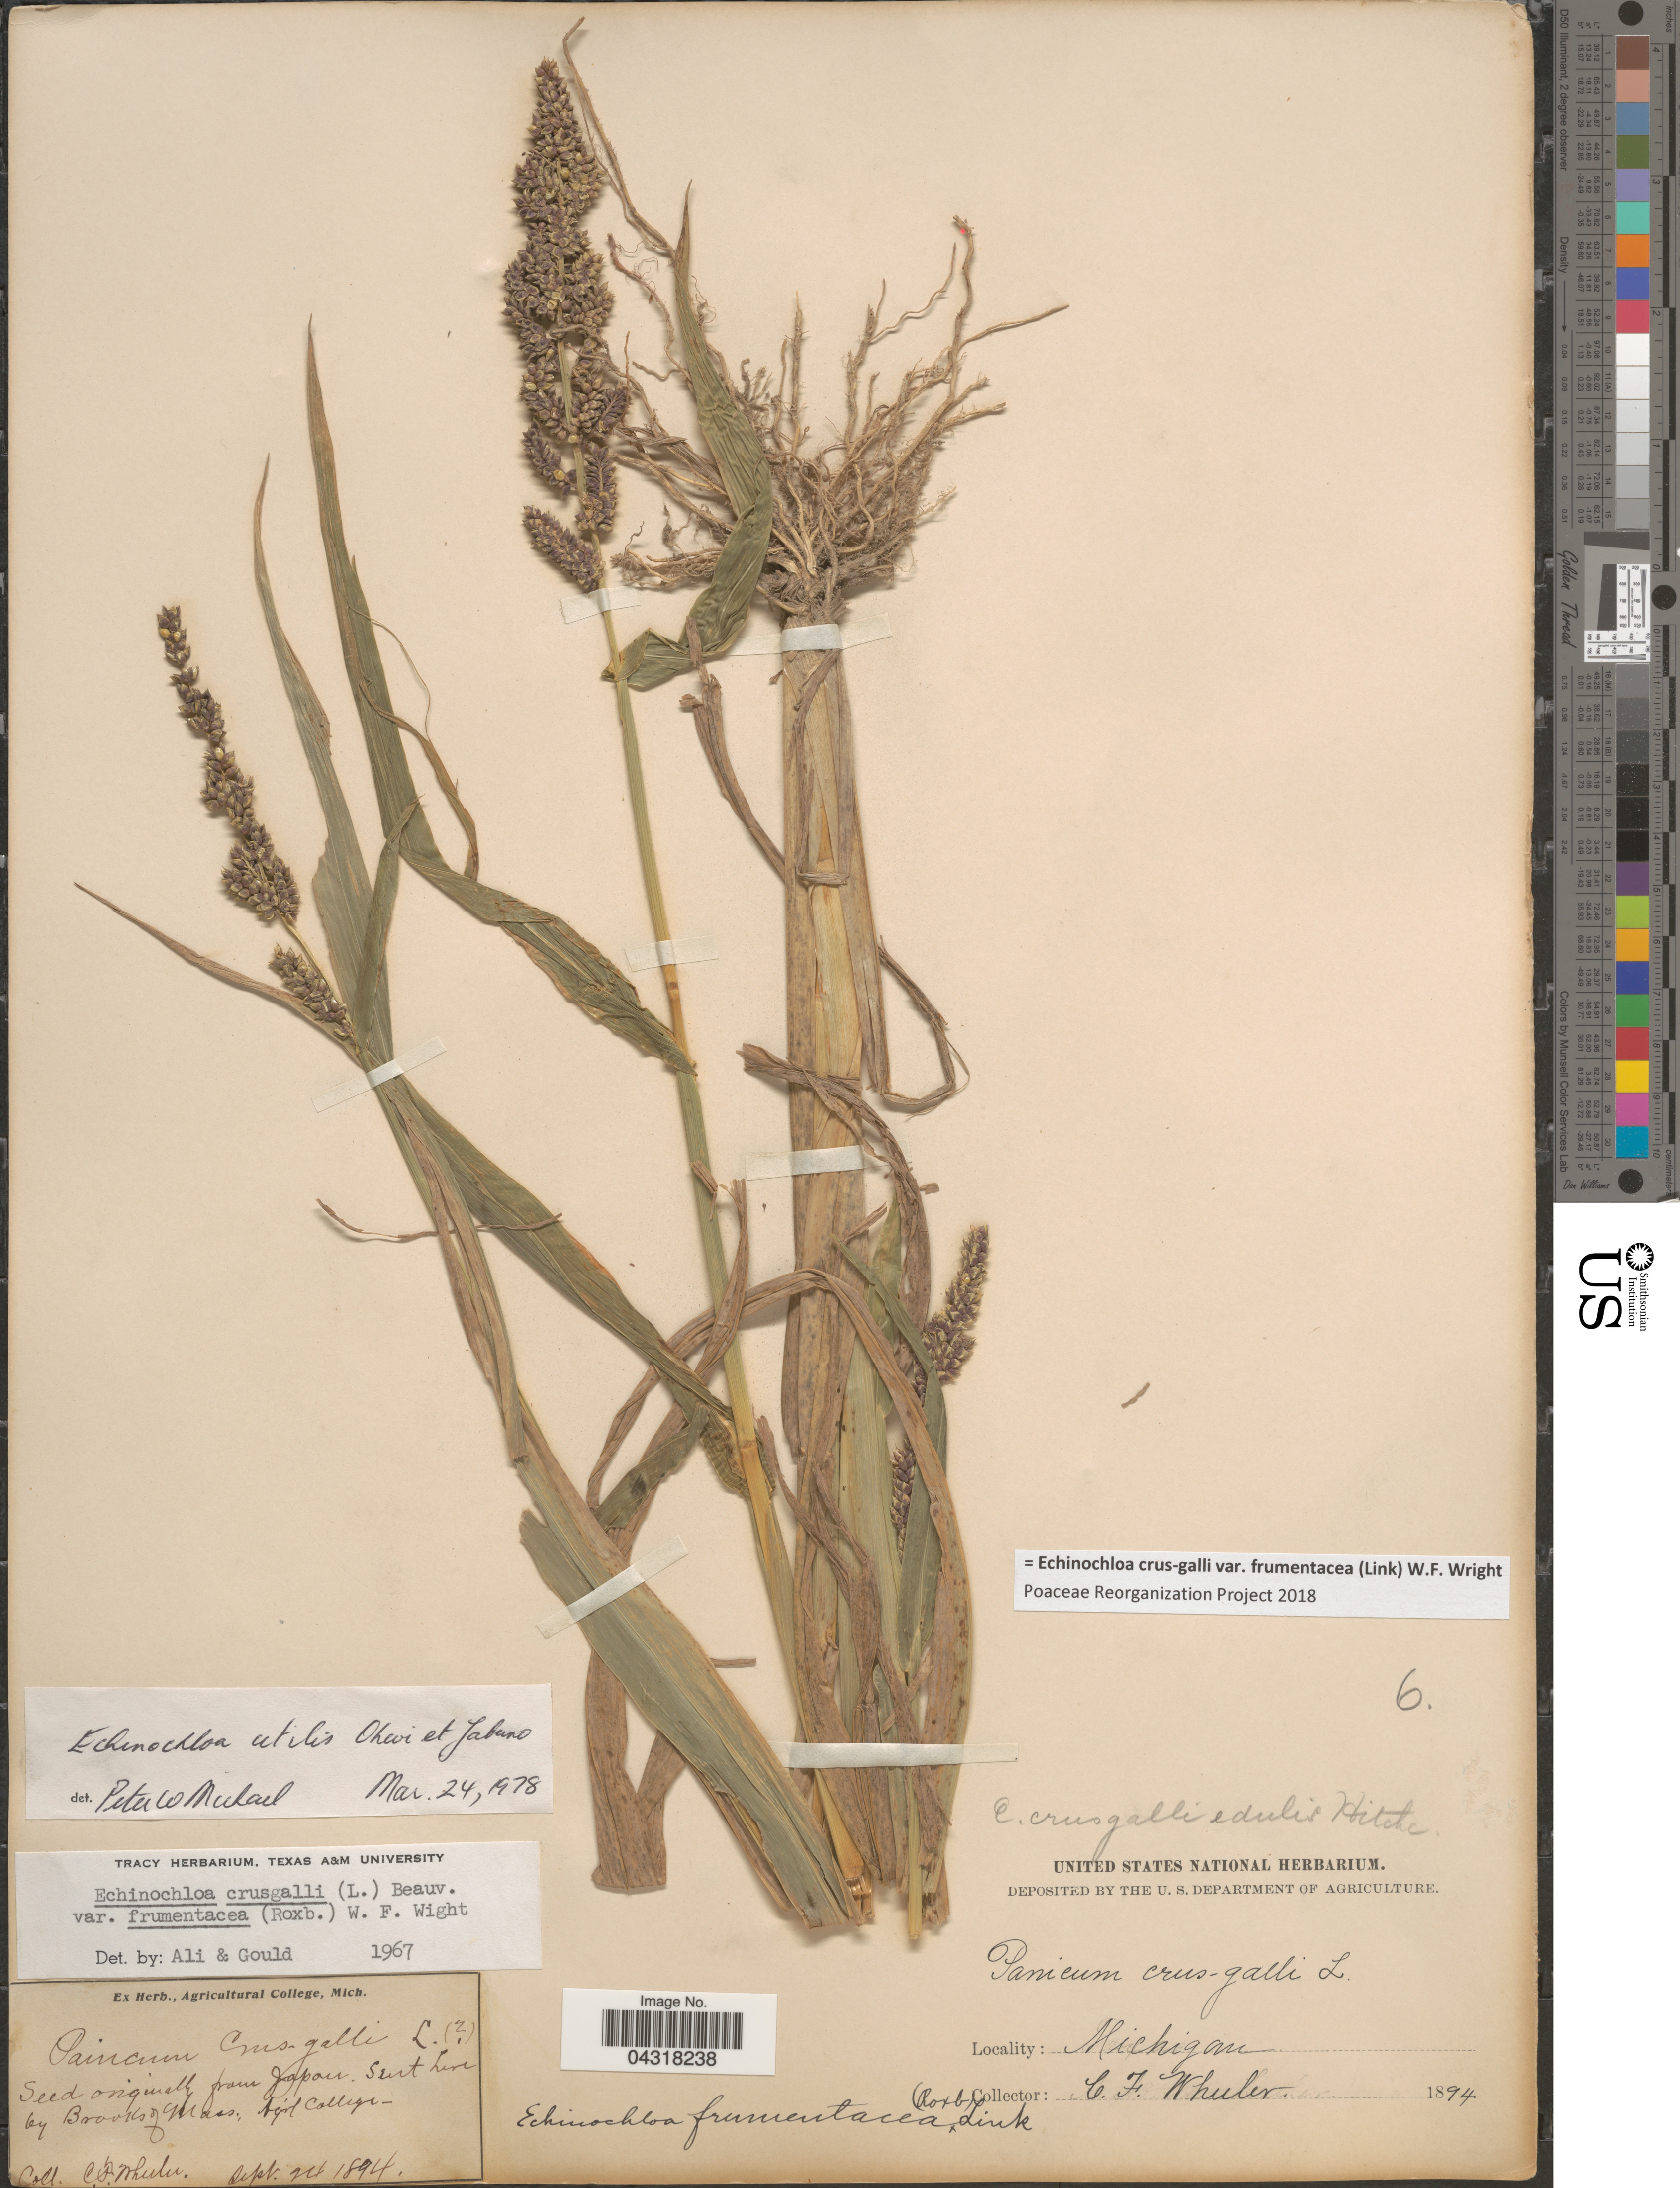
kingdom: Plantae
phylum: Tracheophyta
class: Liliopsida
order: Poales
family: Poaceae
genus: Echinochloa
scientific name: Echinochloa crus-galli var. frumentacea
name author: (Link) W. Wight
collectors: C. Wheeler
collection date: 1894-09-24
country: United States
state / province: Michigan